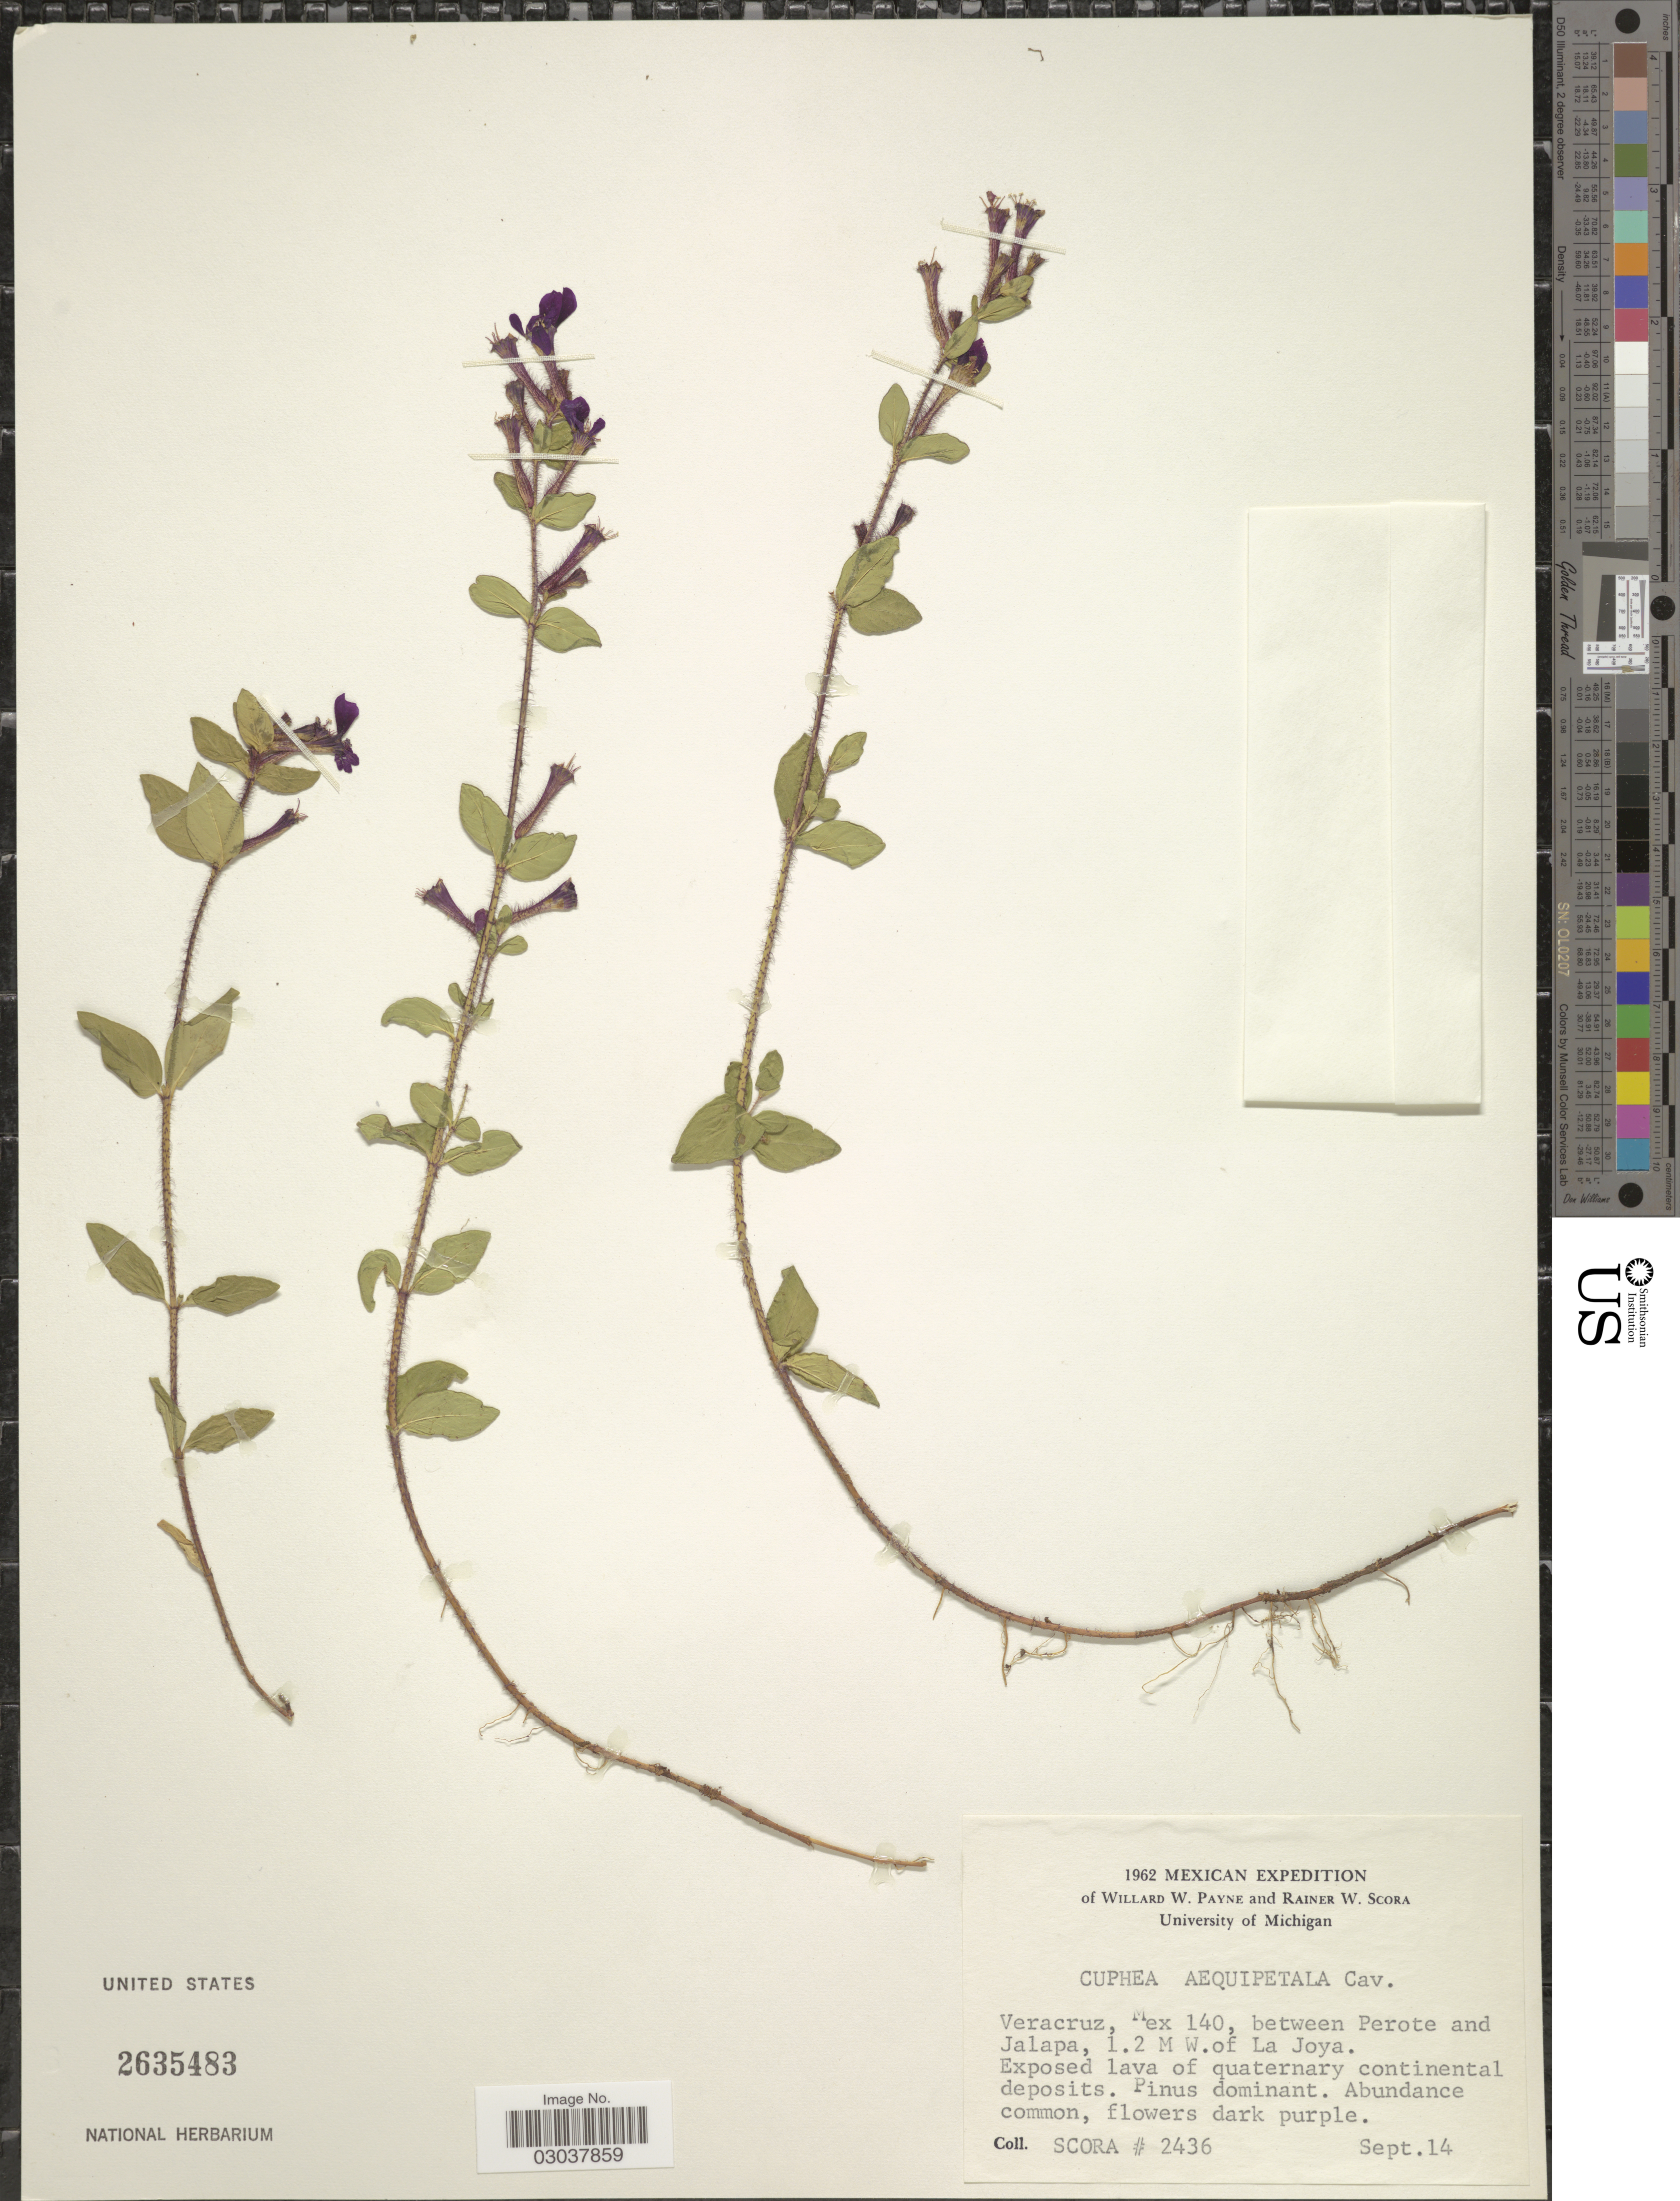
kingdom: Plantae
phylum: Tracheophyta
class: Magnoliopsida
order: Myrtales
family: Lythraceae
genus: Cuphea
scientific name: Cuphea aequipetala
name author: Cav.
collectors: R. Scora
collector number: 2436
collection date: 1962-09-14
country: Mexico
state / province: Veracruz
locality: Veracruz, Mex 140, between Perote and Jalapa, 1.2 M W. of La Joya.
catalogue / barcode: US 2635483